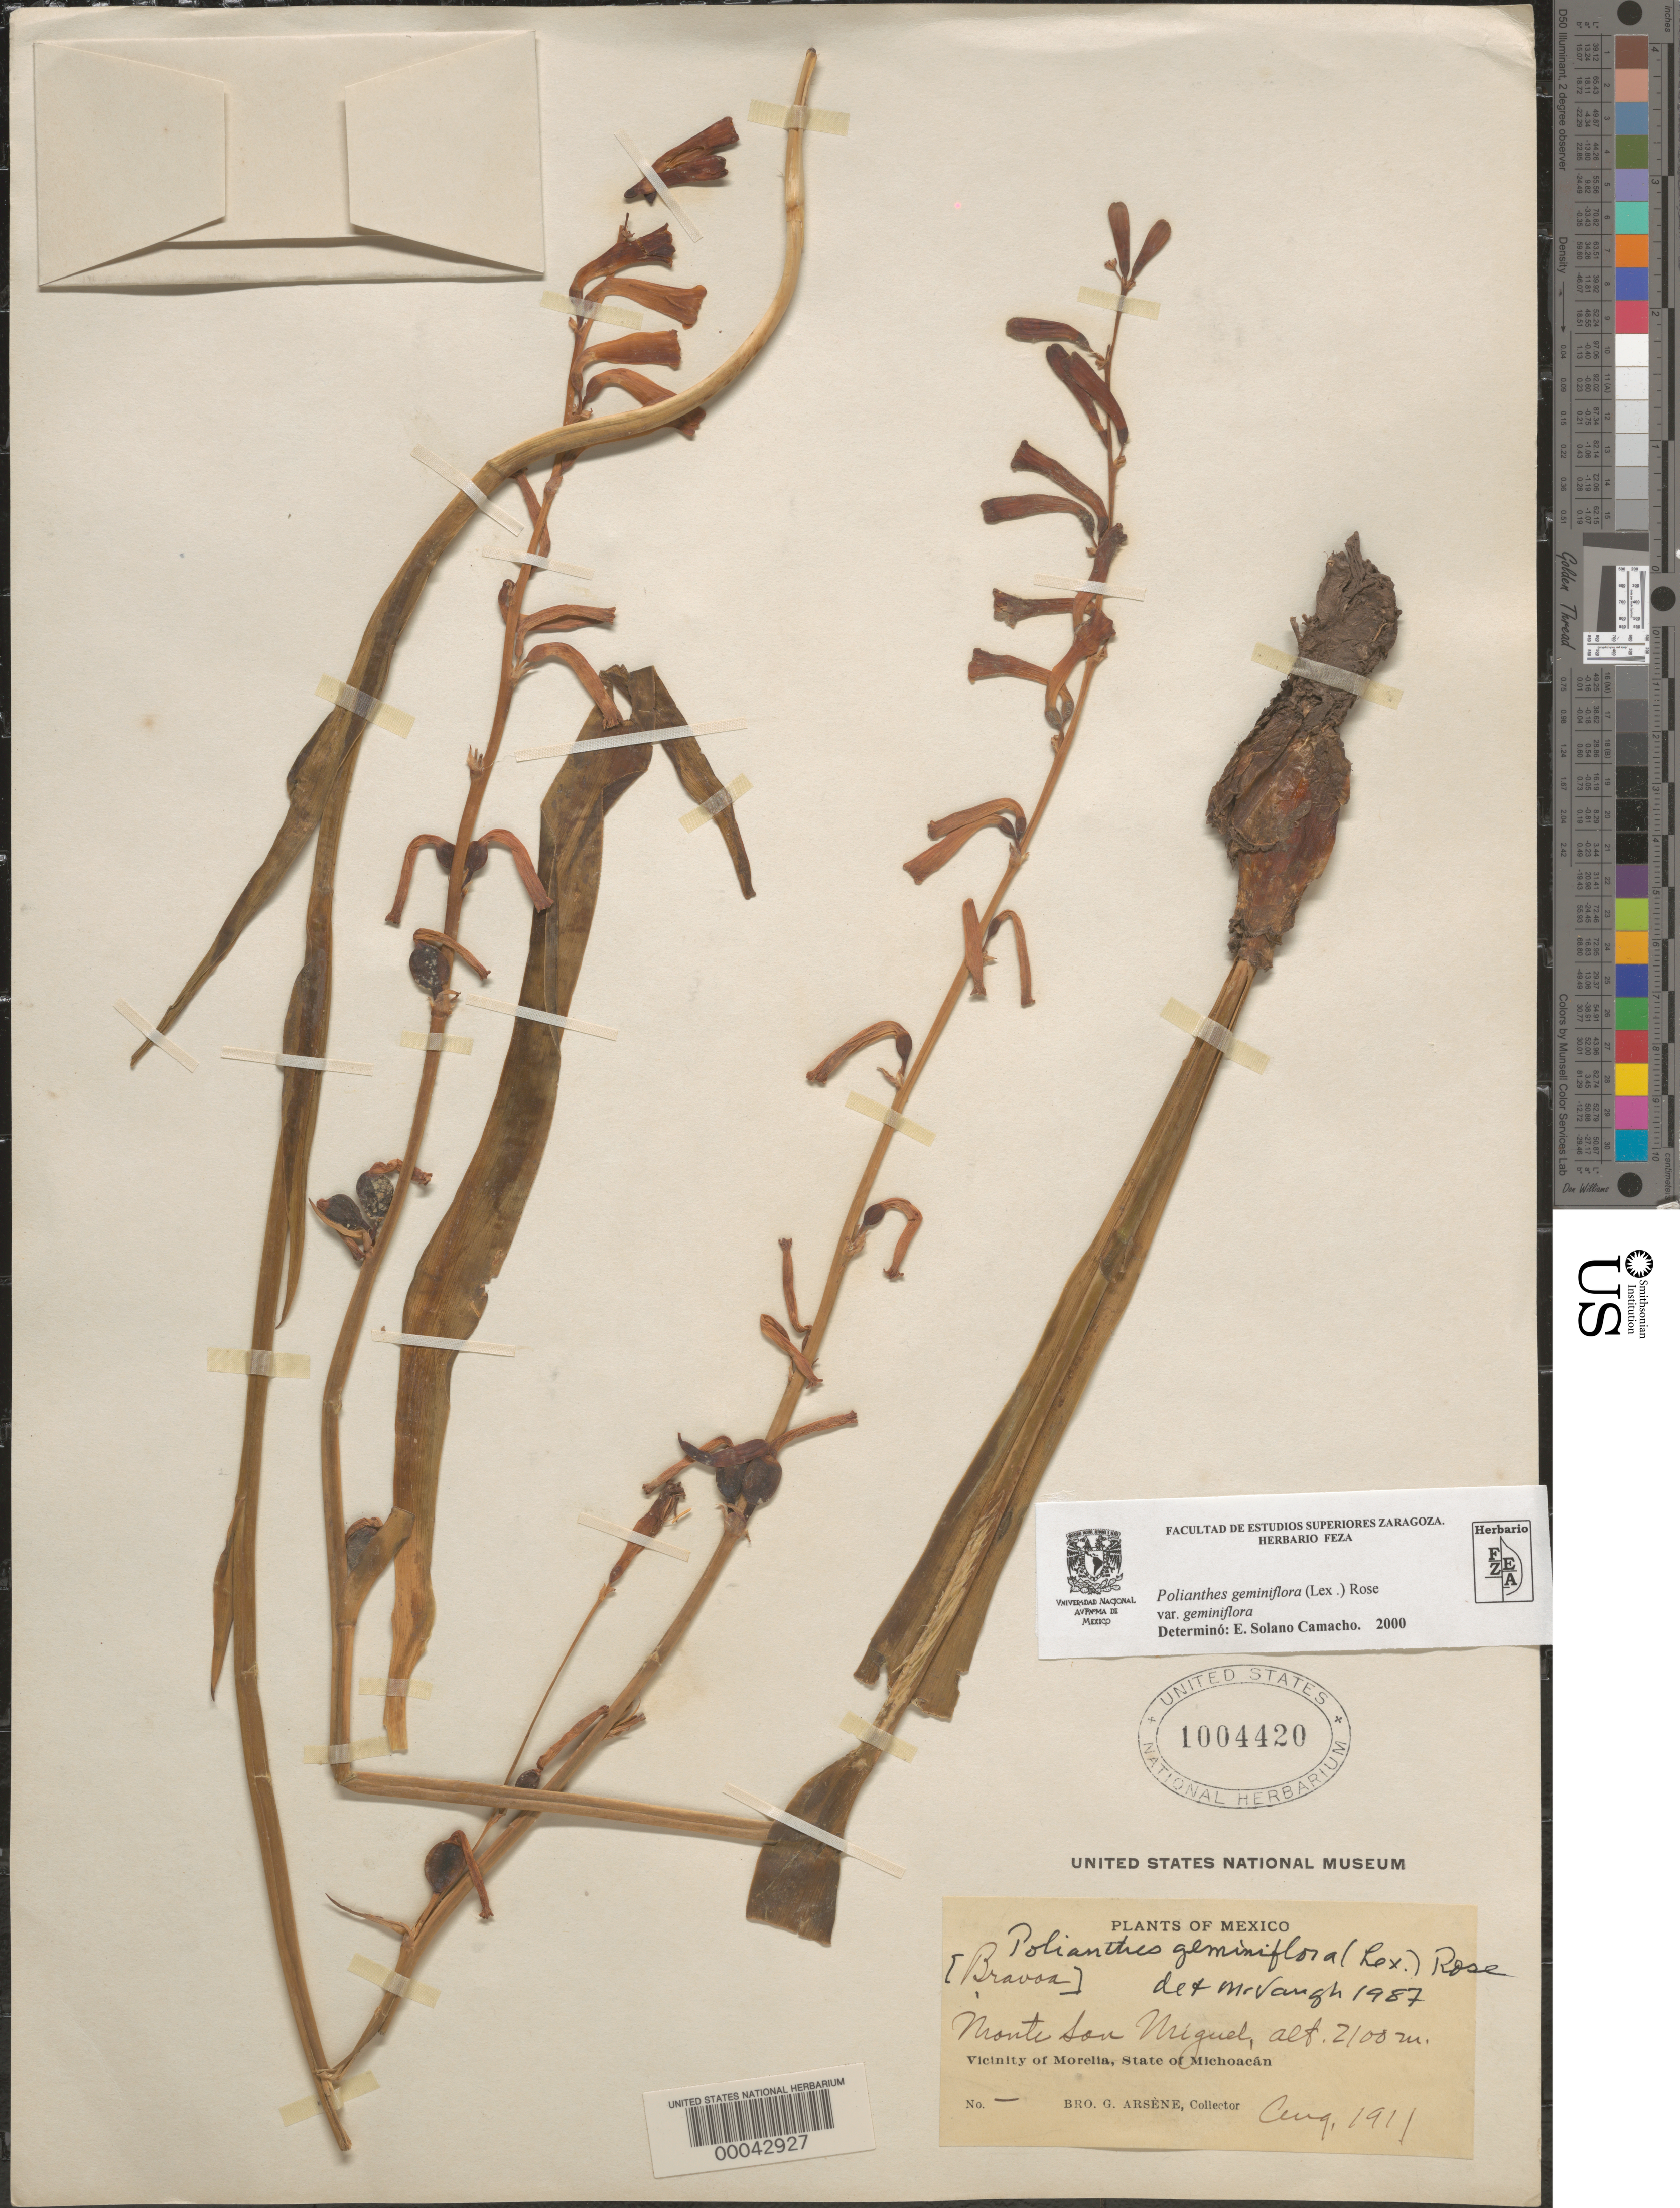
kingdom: Plantae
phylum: Tracheophyta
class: Liliopsida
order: Asparagales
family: Asparagaceae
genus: Polianthes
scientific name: Polianthes geminiflora var. geminiflora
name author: (Lex.) Rose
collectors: Bro. G. Arsène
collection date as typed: Aug 1911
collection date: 1911-08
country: Mexico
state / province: Michoacán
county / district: Morelia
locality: Monte San Miguel.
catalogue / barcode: US 1004420